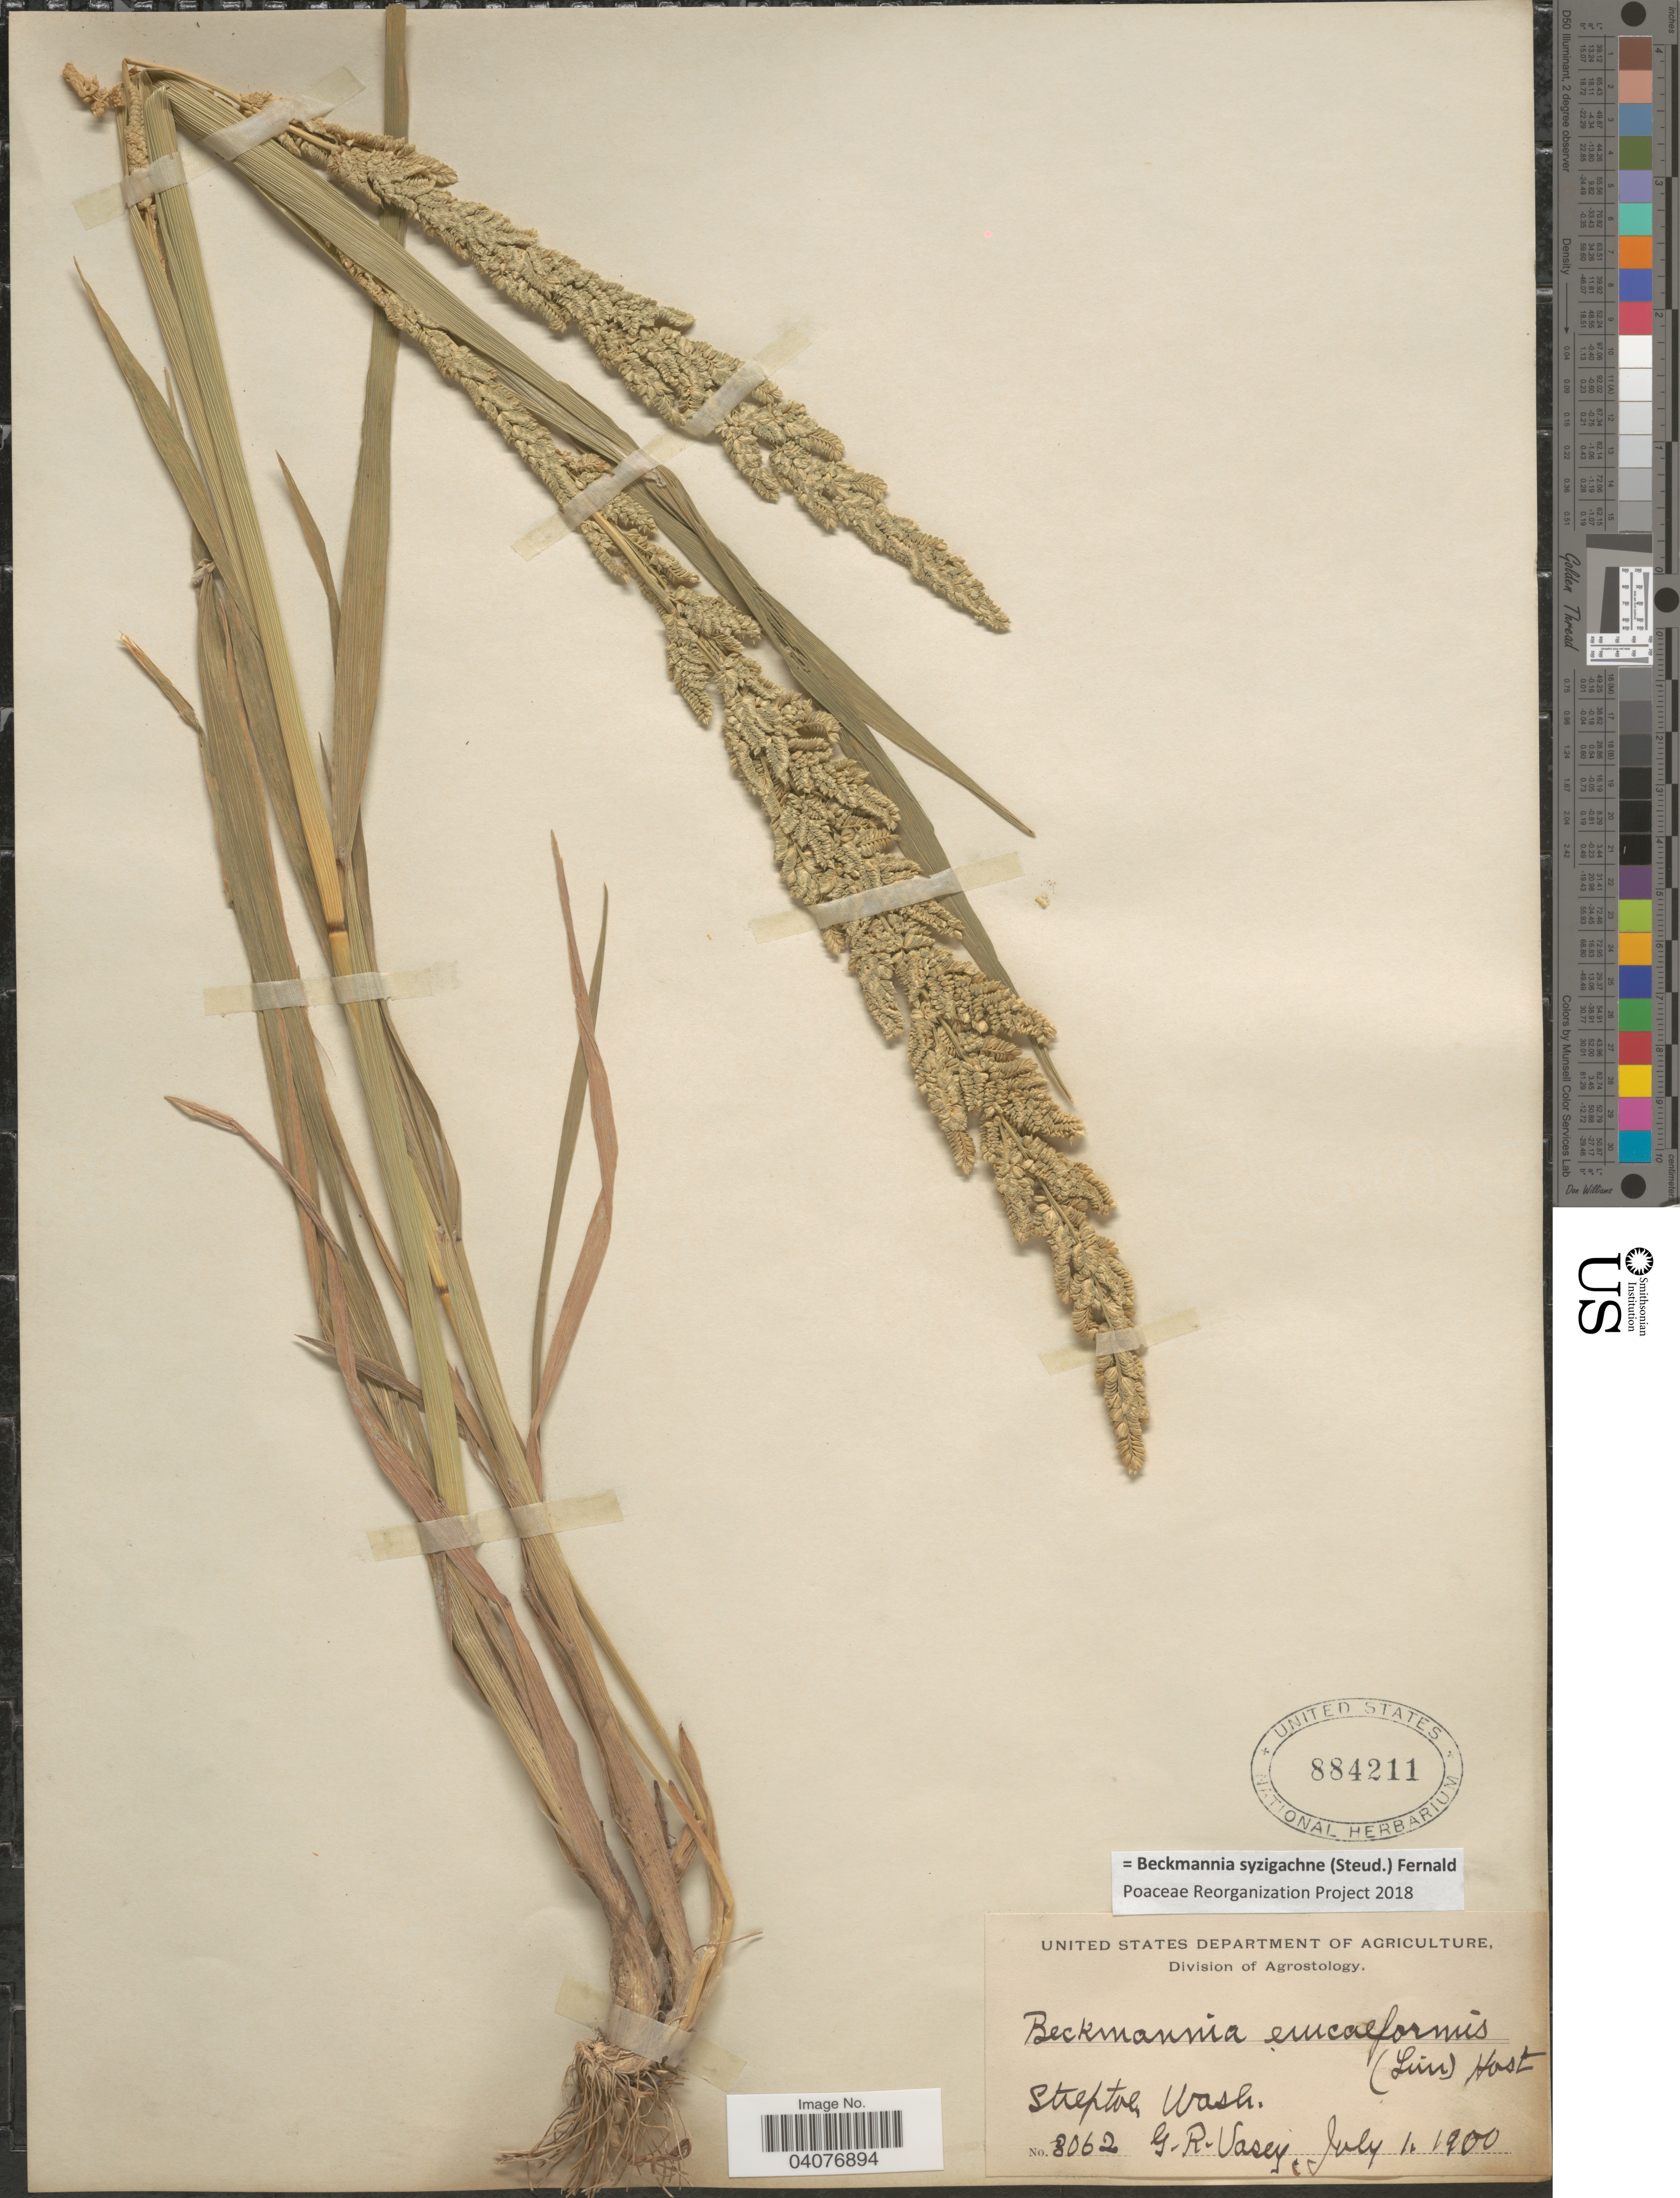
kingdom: Plantae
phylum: Tracheophyta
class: Liliopsida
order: Poales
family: Poaceae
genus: Beckmannia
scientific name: Beckmannia syzigachne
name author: (Steud.) Fernald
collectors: G. R. Vasey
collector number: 8062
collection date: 1900-07-01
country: United States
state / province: Washington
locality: Steptoe.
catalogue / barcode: US 884211